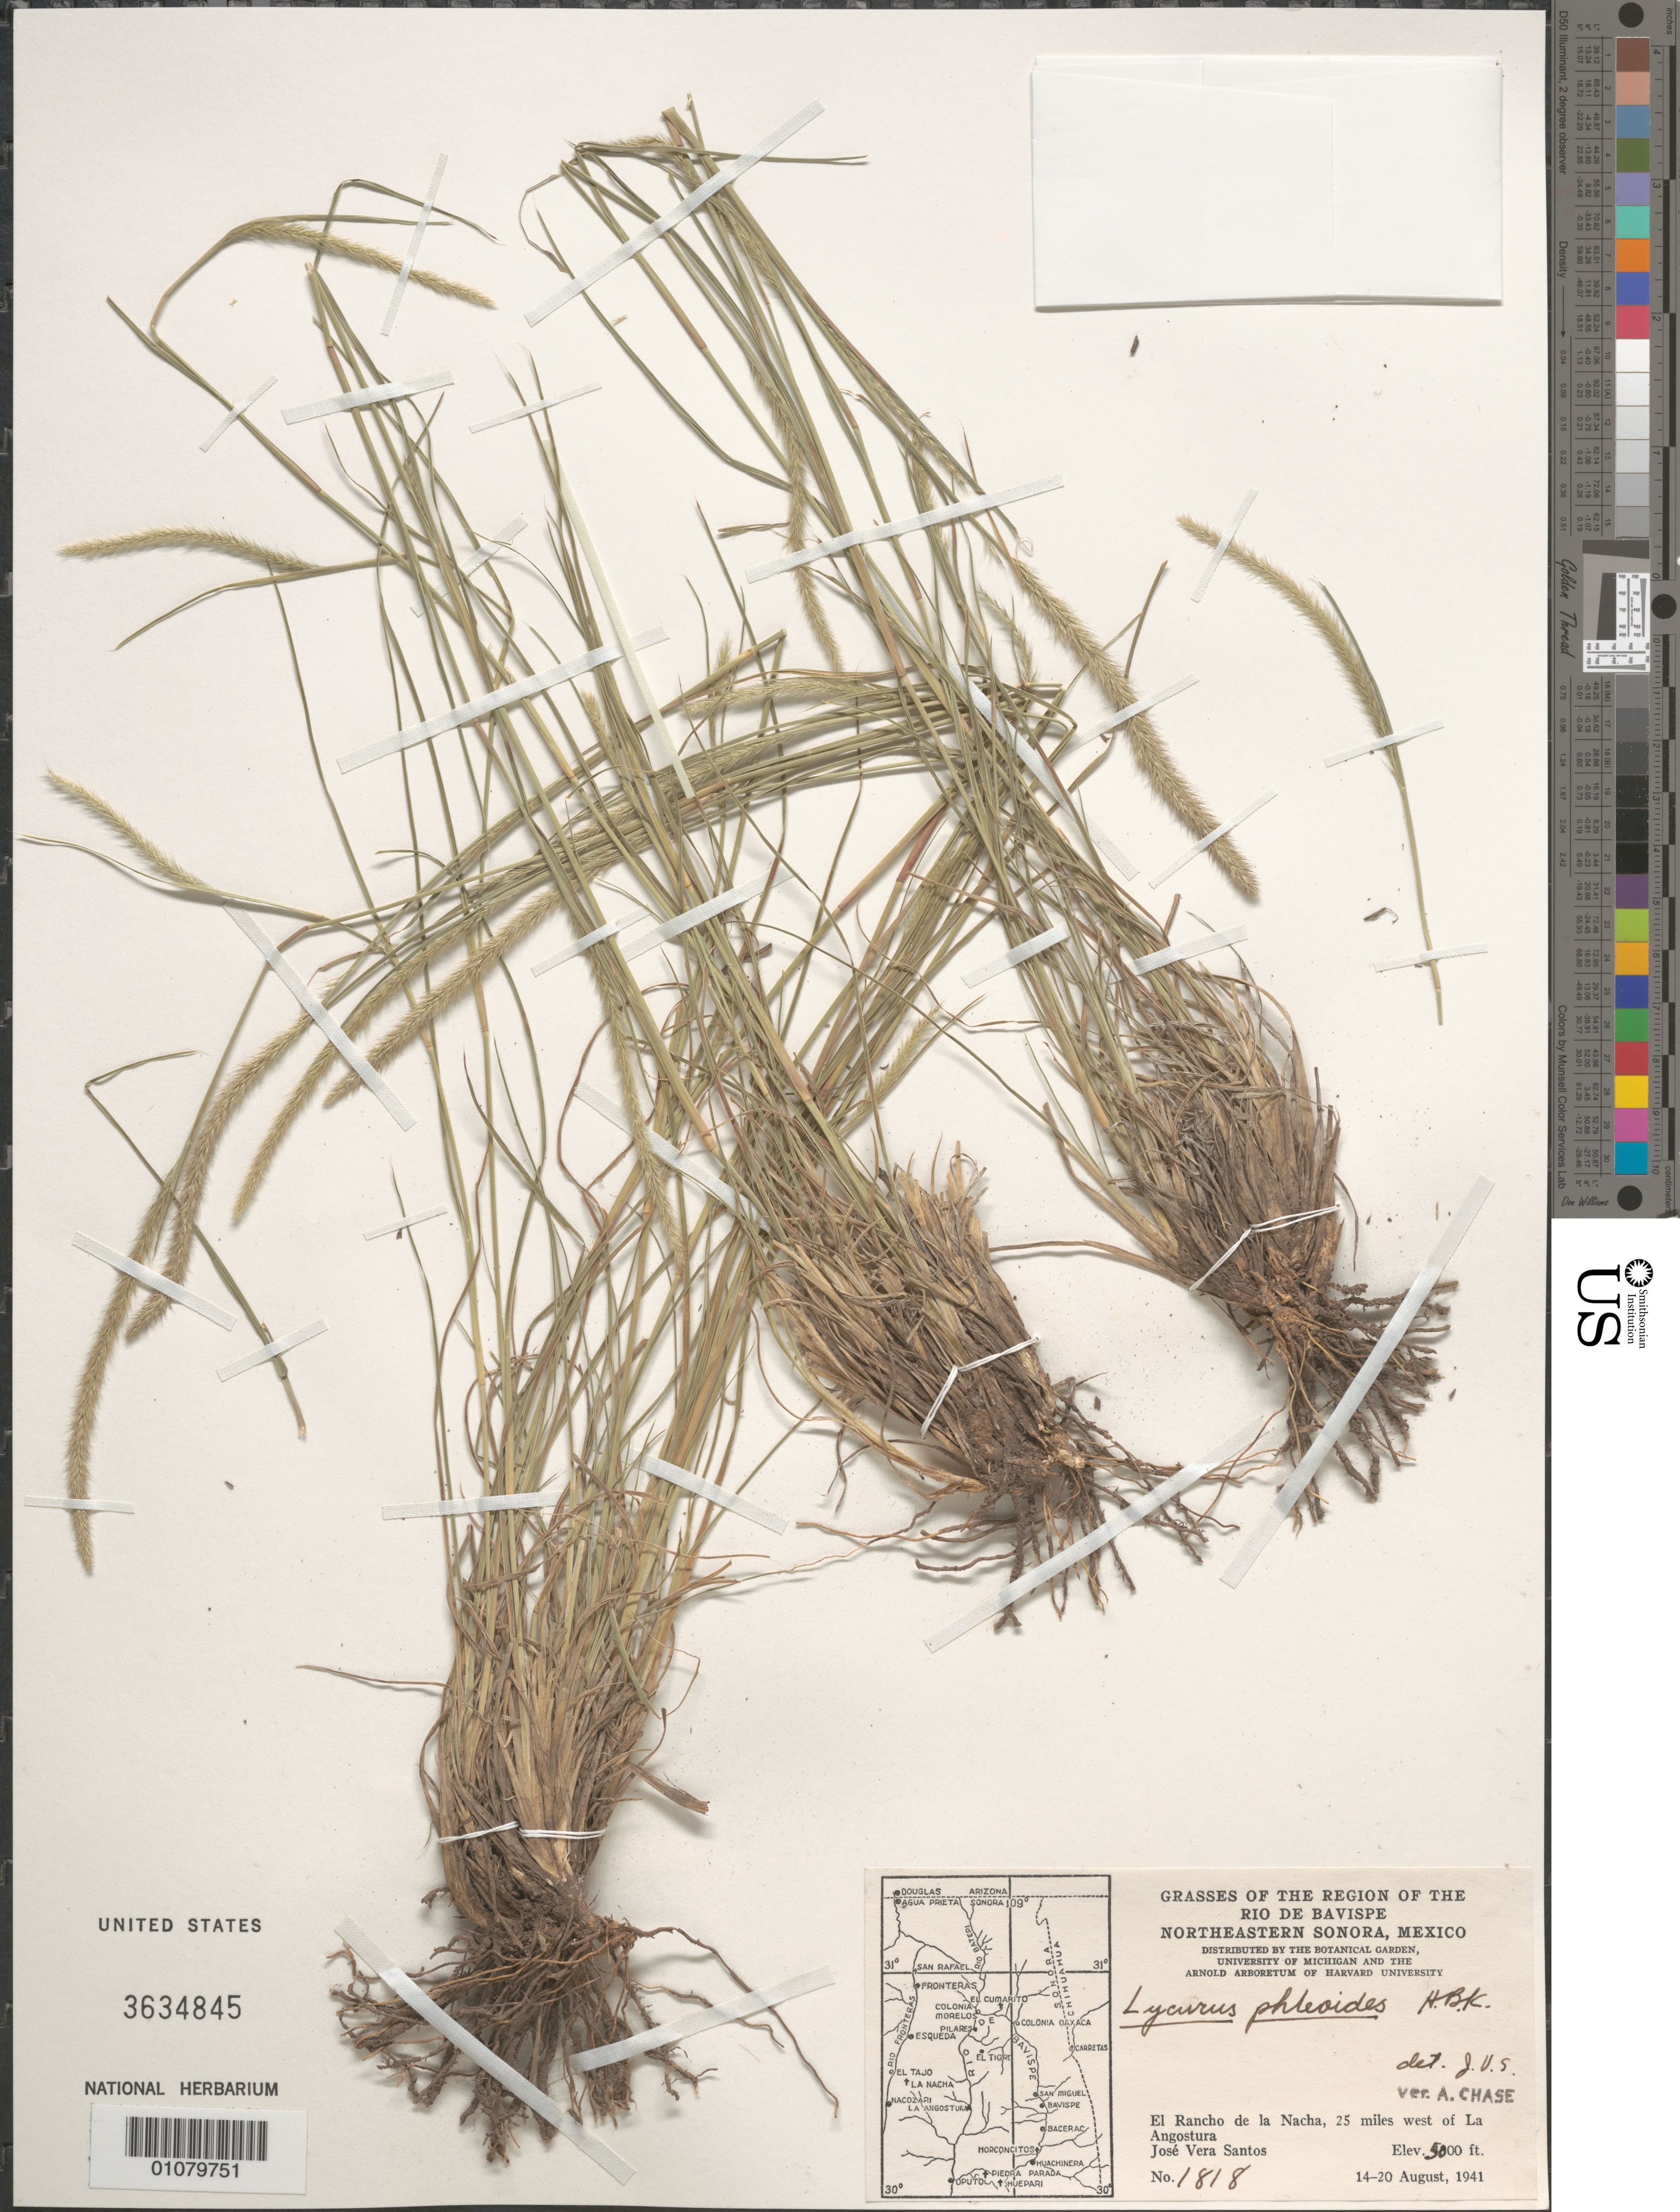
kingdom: Plantae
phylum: Tracheophyta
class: Liliopsida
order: Poales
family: Poaceae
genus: Lycurus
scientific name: Lycurus phleoides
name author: Kunth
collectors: J. V. Santos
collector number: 1818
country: Mexico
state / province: Morelos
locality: El Rancho de la Nacha, W of La Angostura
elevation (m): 1524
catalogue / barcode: US 3634845